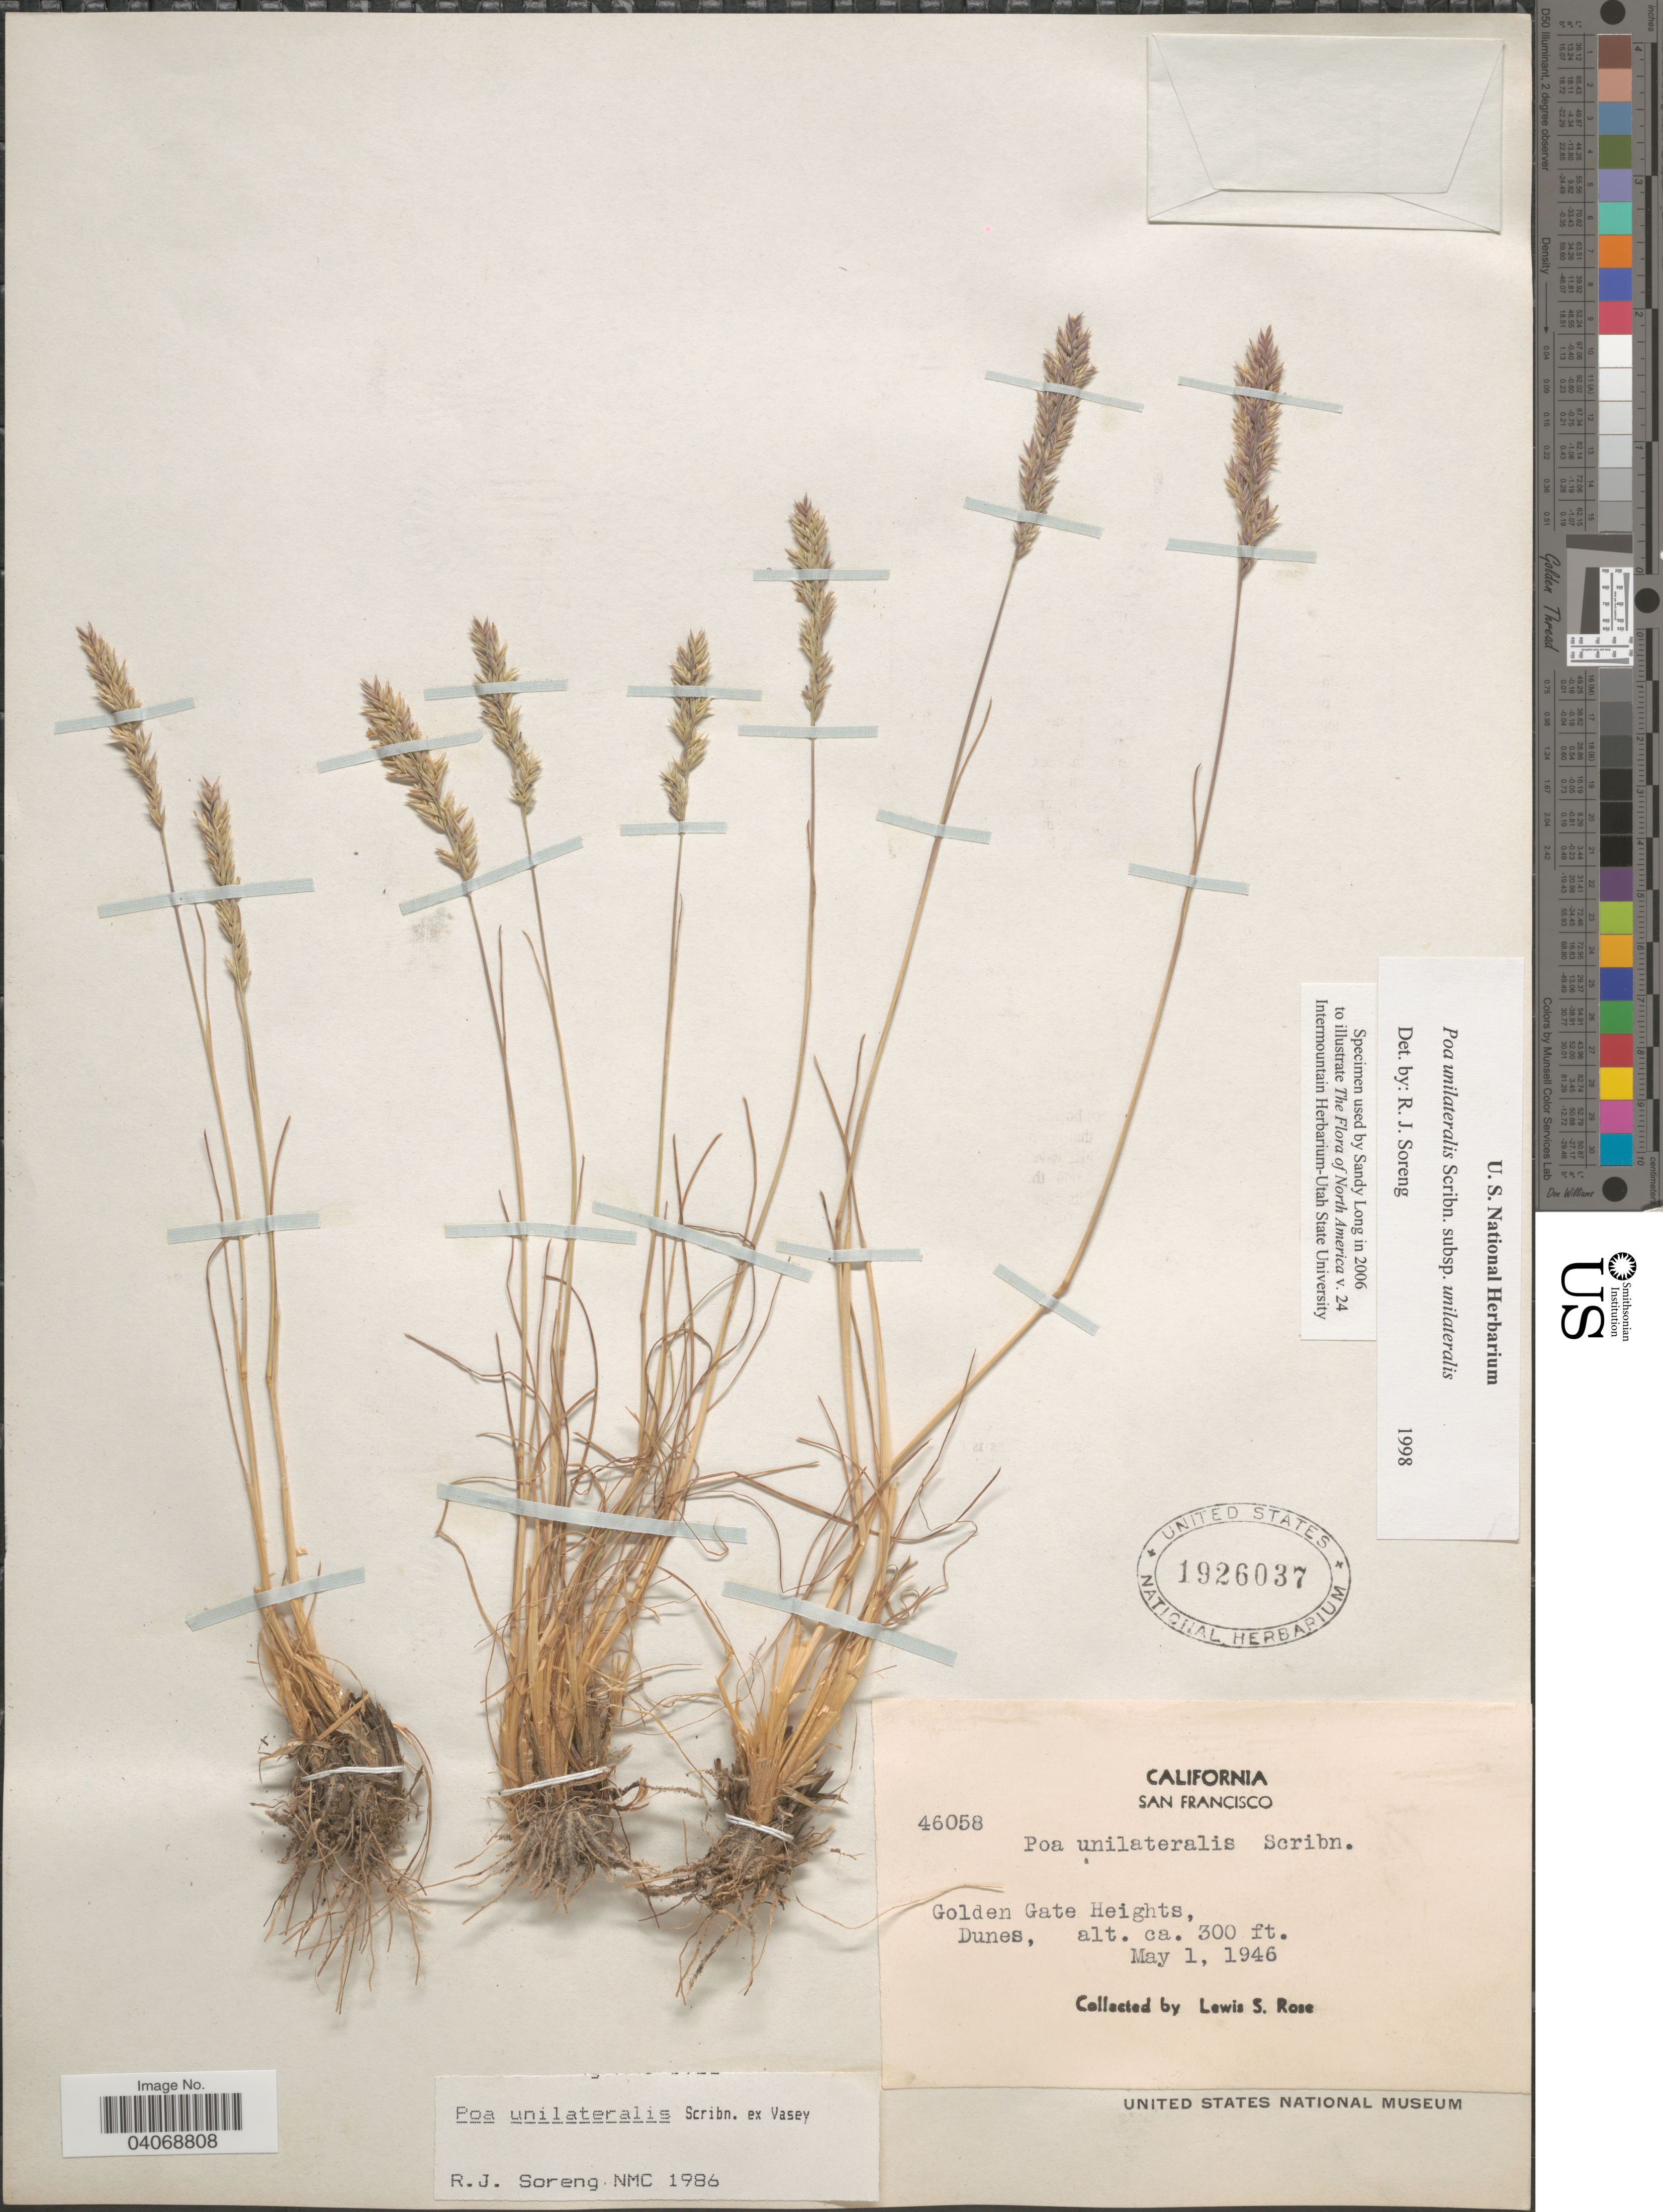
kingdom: Plantae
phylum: Tracheophyta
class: Liliopsida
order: Poales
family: Poaceae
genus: Poa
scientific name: Poa unilateralis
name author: Scribn. ex Vasey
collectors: L. S. Rose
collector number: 46058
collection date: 1946-05-01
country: United States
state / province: California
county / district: San Francisco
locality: San Francisco. Golden Gate Heights, Dunes.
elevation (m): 91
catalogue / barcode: US 1926037